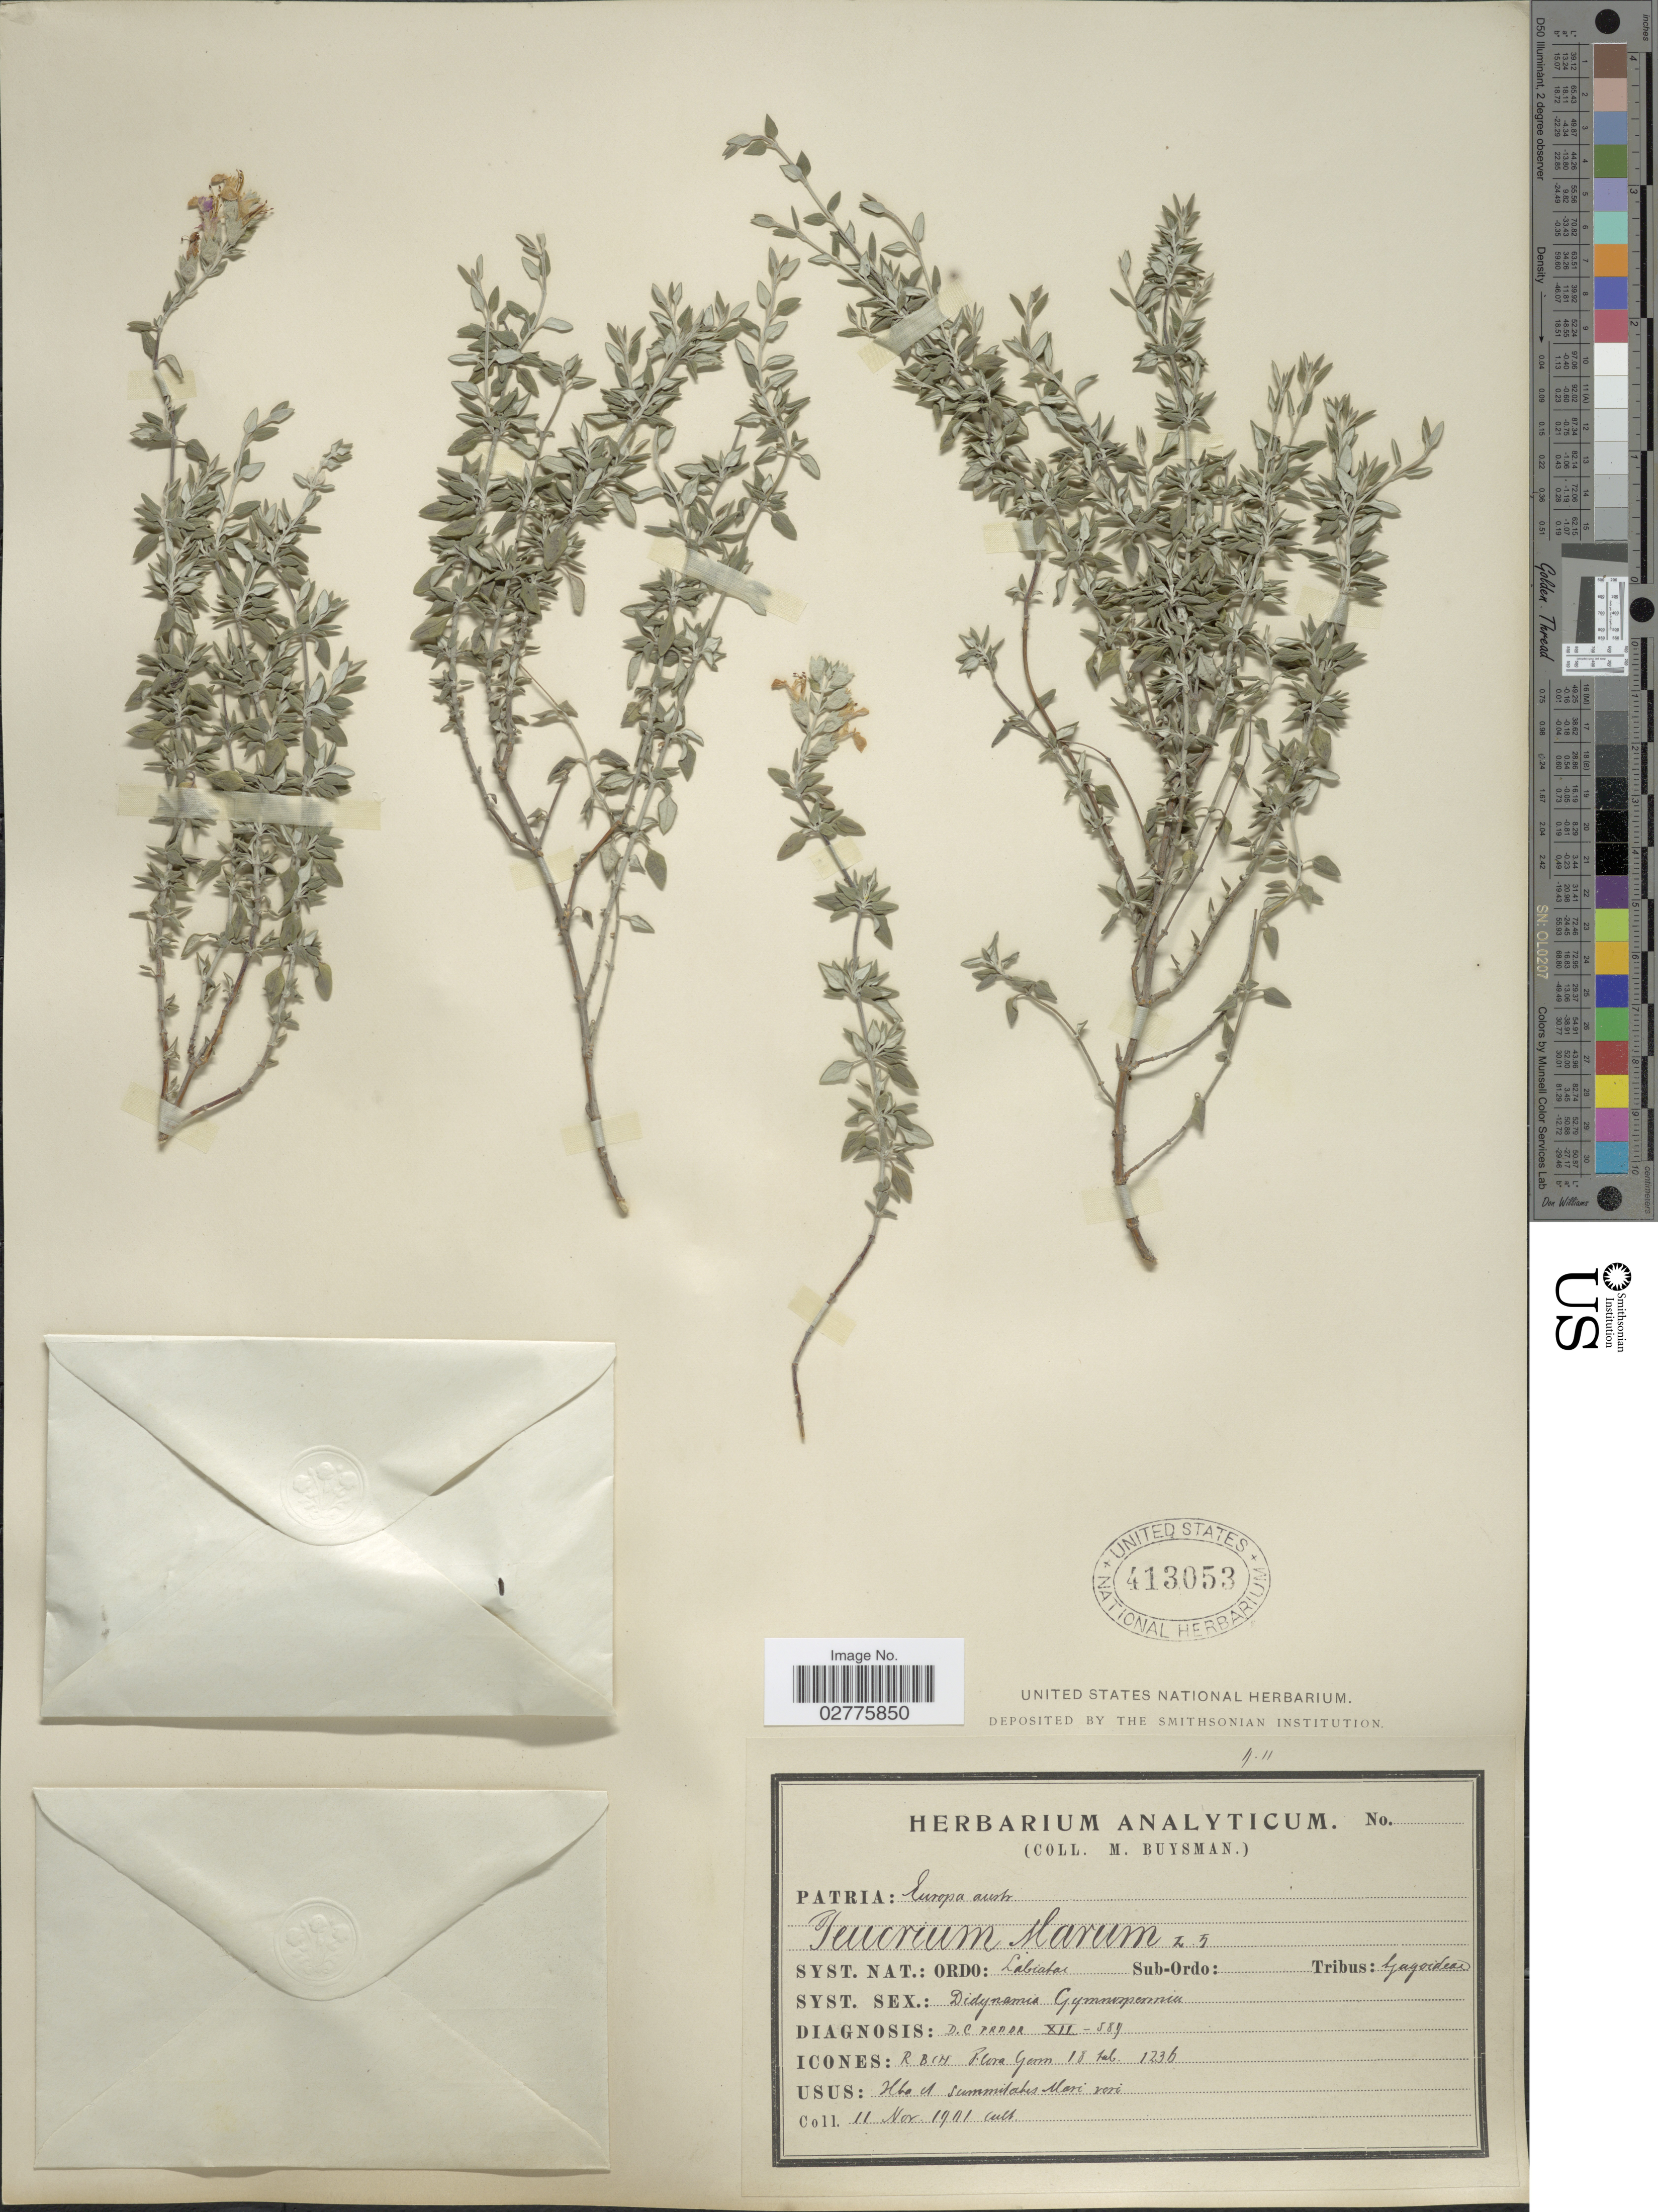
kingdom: Plantae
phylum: Tracheophyta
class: Magnoliopsida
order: Lamiales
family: Lamiaceae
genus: Teucrium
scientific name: Teucrium marum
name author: L.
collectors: M. Buysman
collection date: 1911-11-11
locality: Patria: Europa austr.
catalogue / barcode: US 413053